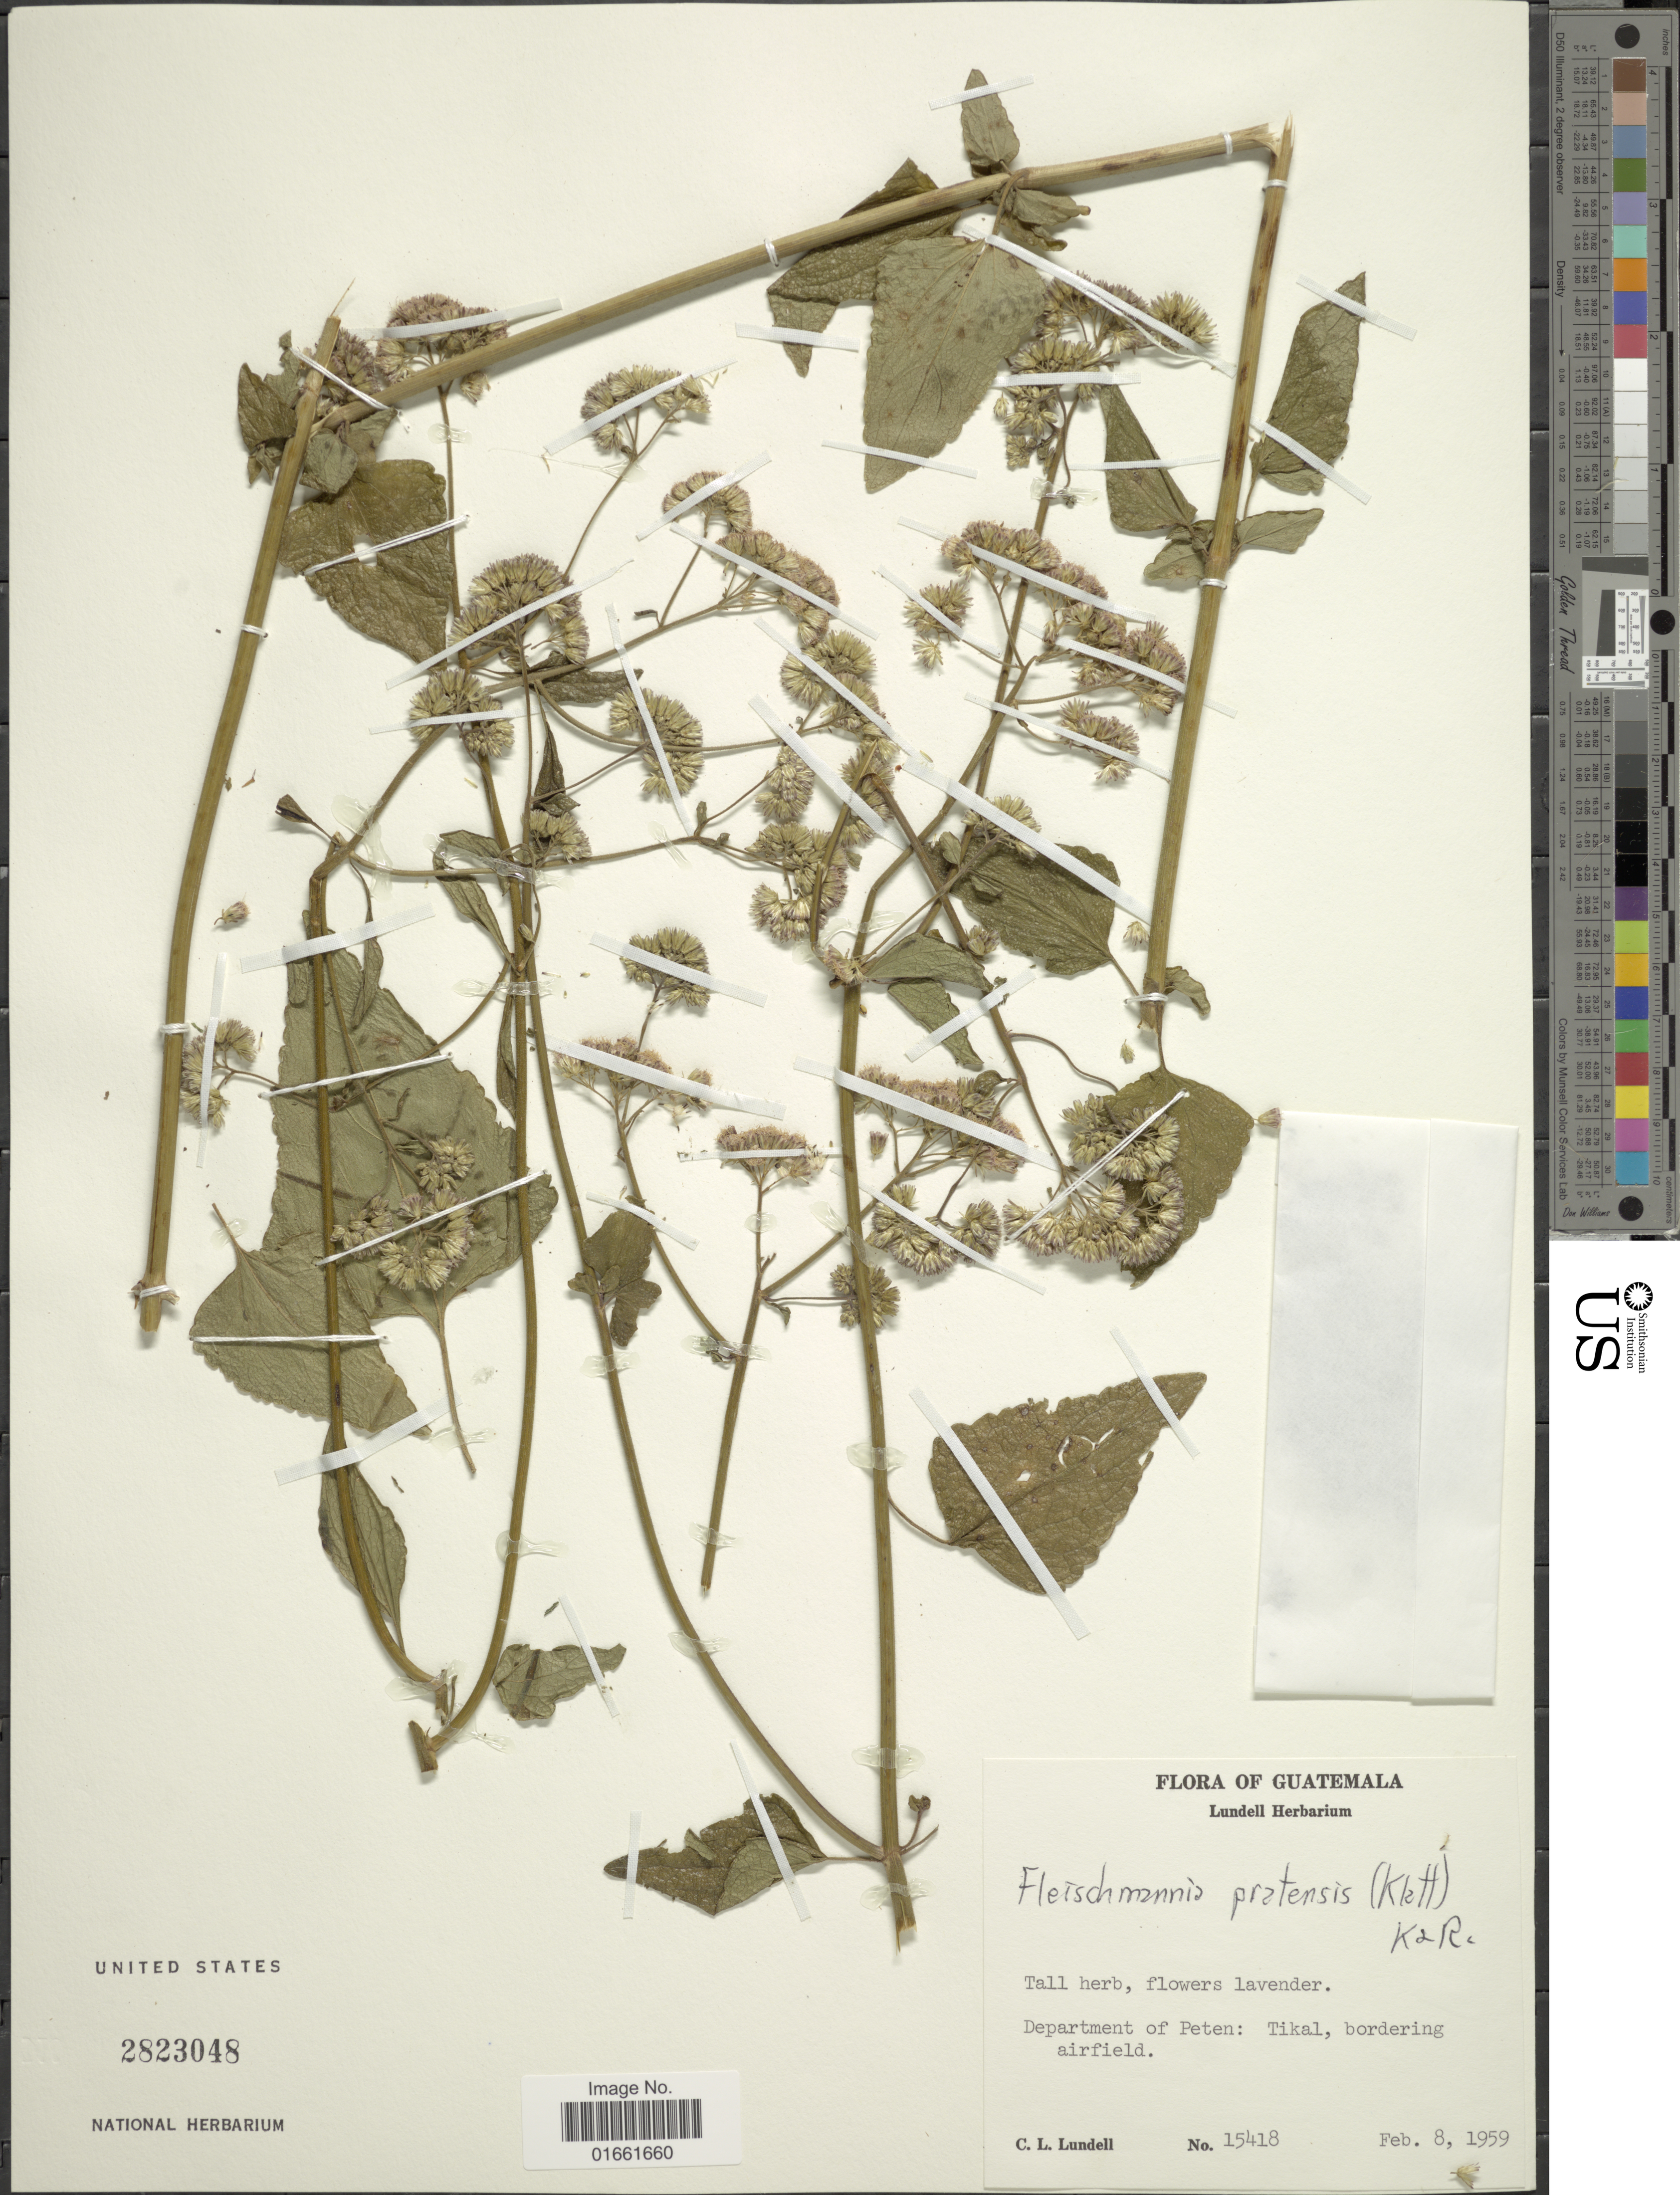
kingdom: Plantae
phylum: Tracheophyta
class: Magnoliopsida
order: Asterales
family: Asteraceae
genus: Fleischmannia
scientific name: Fleischmannia pratensis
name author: (Klatt) R.M. King & H. Rob.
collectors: C. L. Lundell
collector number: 15418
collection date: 1959-02-08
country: Guatemala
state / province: El Petén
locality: Department of Peten: Tikal, bordering airfield.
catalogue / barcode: US 2823048